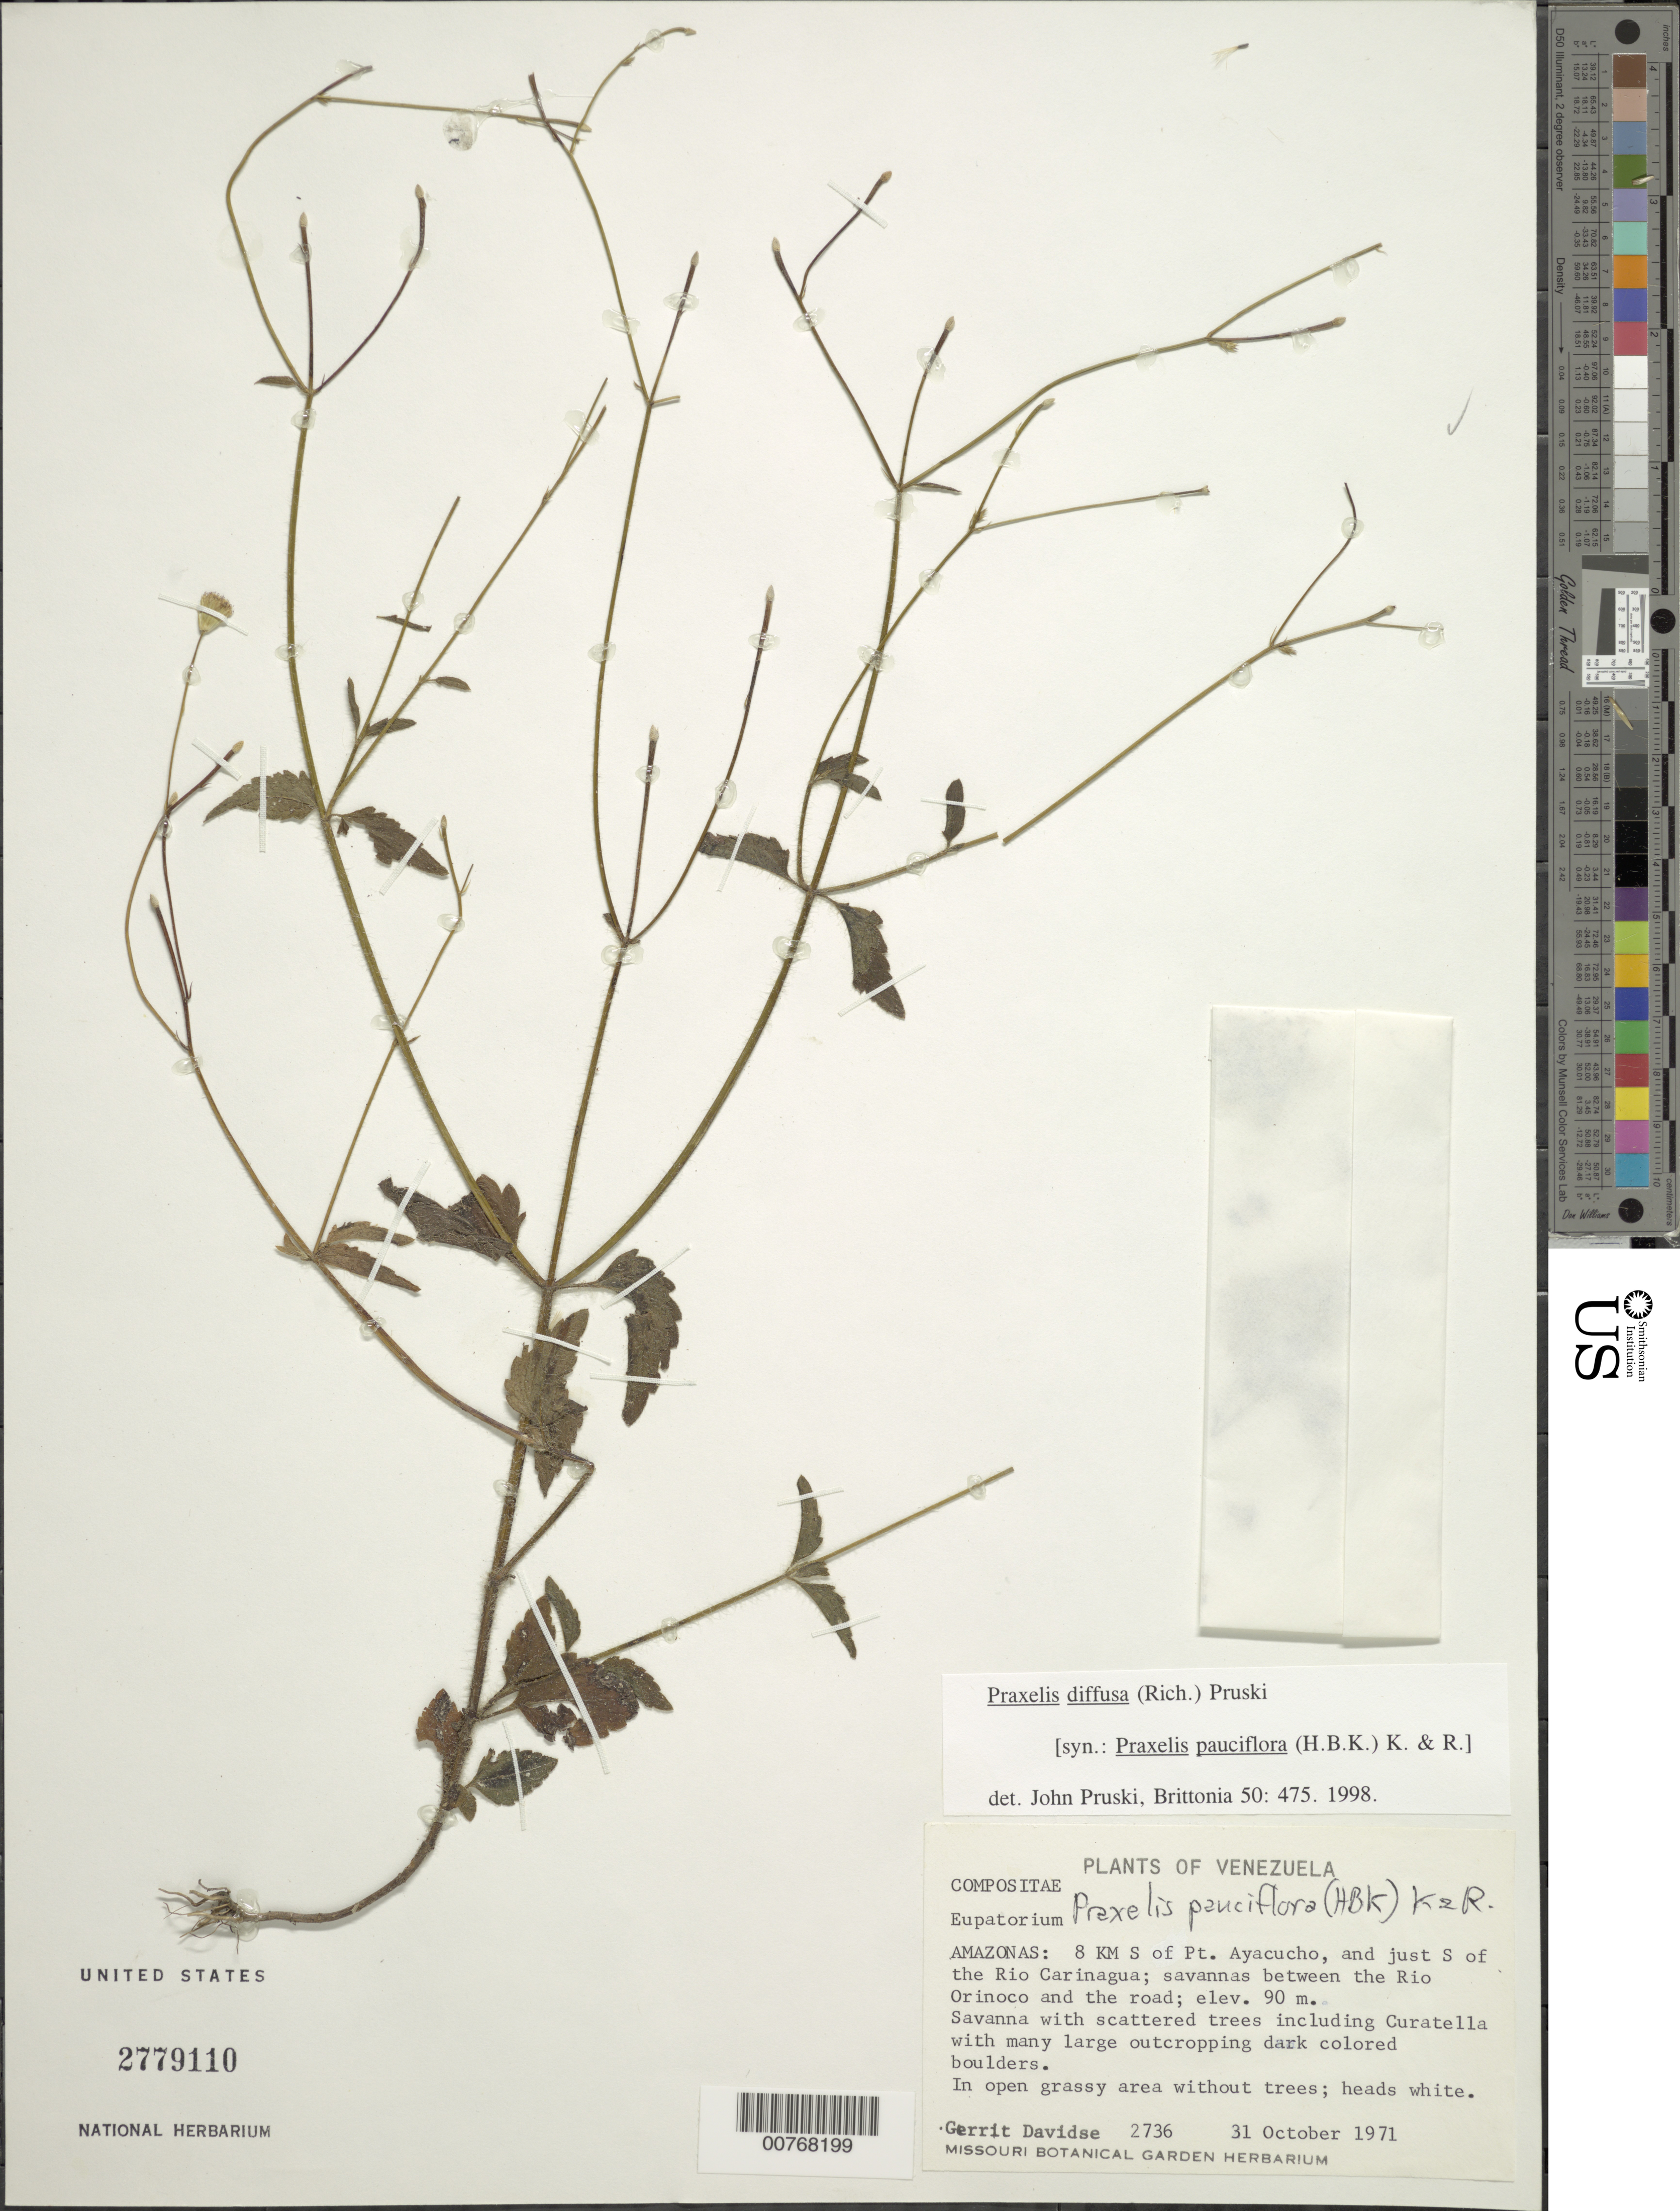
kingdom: Plantae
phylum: Tracheophyta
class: Magnoliopsida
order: Asterales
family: Asteraceae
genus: Praxelis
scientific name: Praxelis diffusa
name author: (Rich.) Pruski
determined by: Pruski, J. F.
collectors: G. Davidse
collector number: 2736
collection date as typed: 31-Oct-71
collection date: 1971-10-31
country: Venezuela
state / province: Amazonas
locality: Puerto Ayacucho, 8 km S of and just S of the Río Carinagua, between the Río Orinoco and the road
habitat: Savanna with scattered trees including Curatella with many large outcropping dark colored boulders. Open grassy area w/out trees.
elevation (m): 90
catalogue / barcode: US 2779110